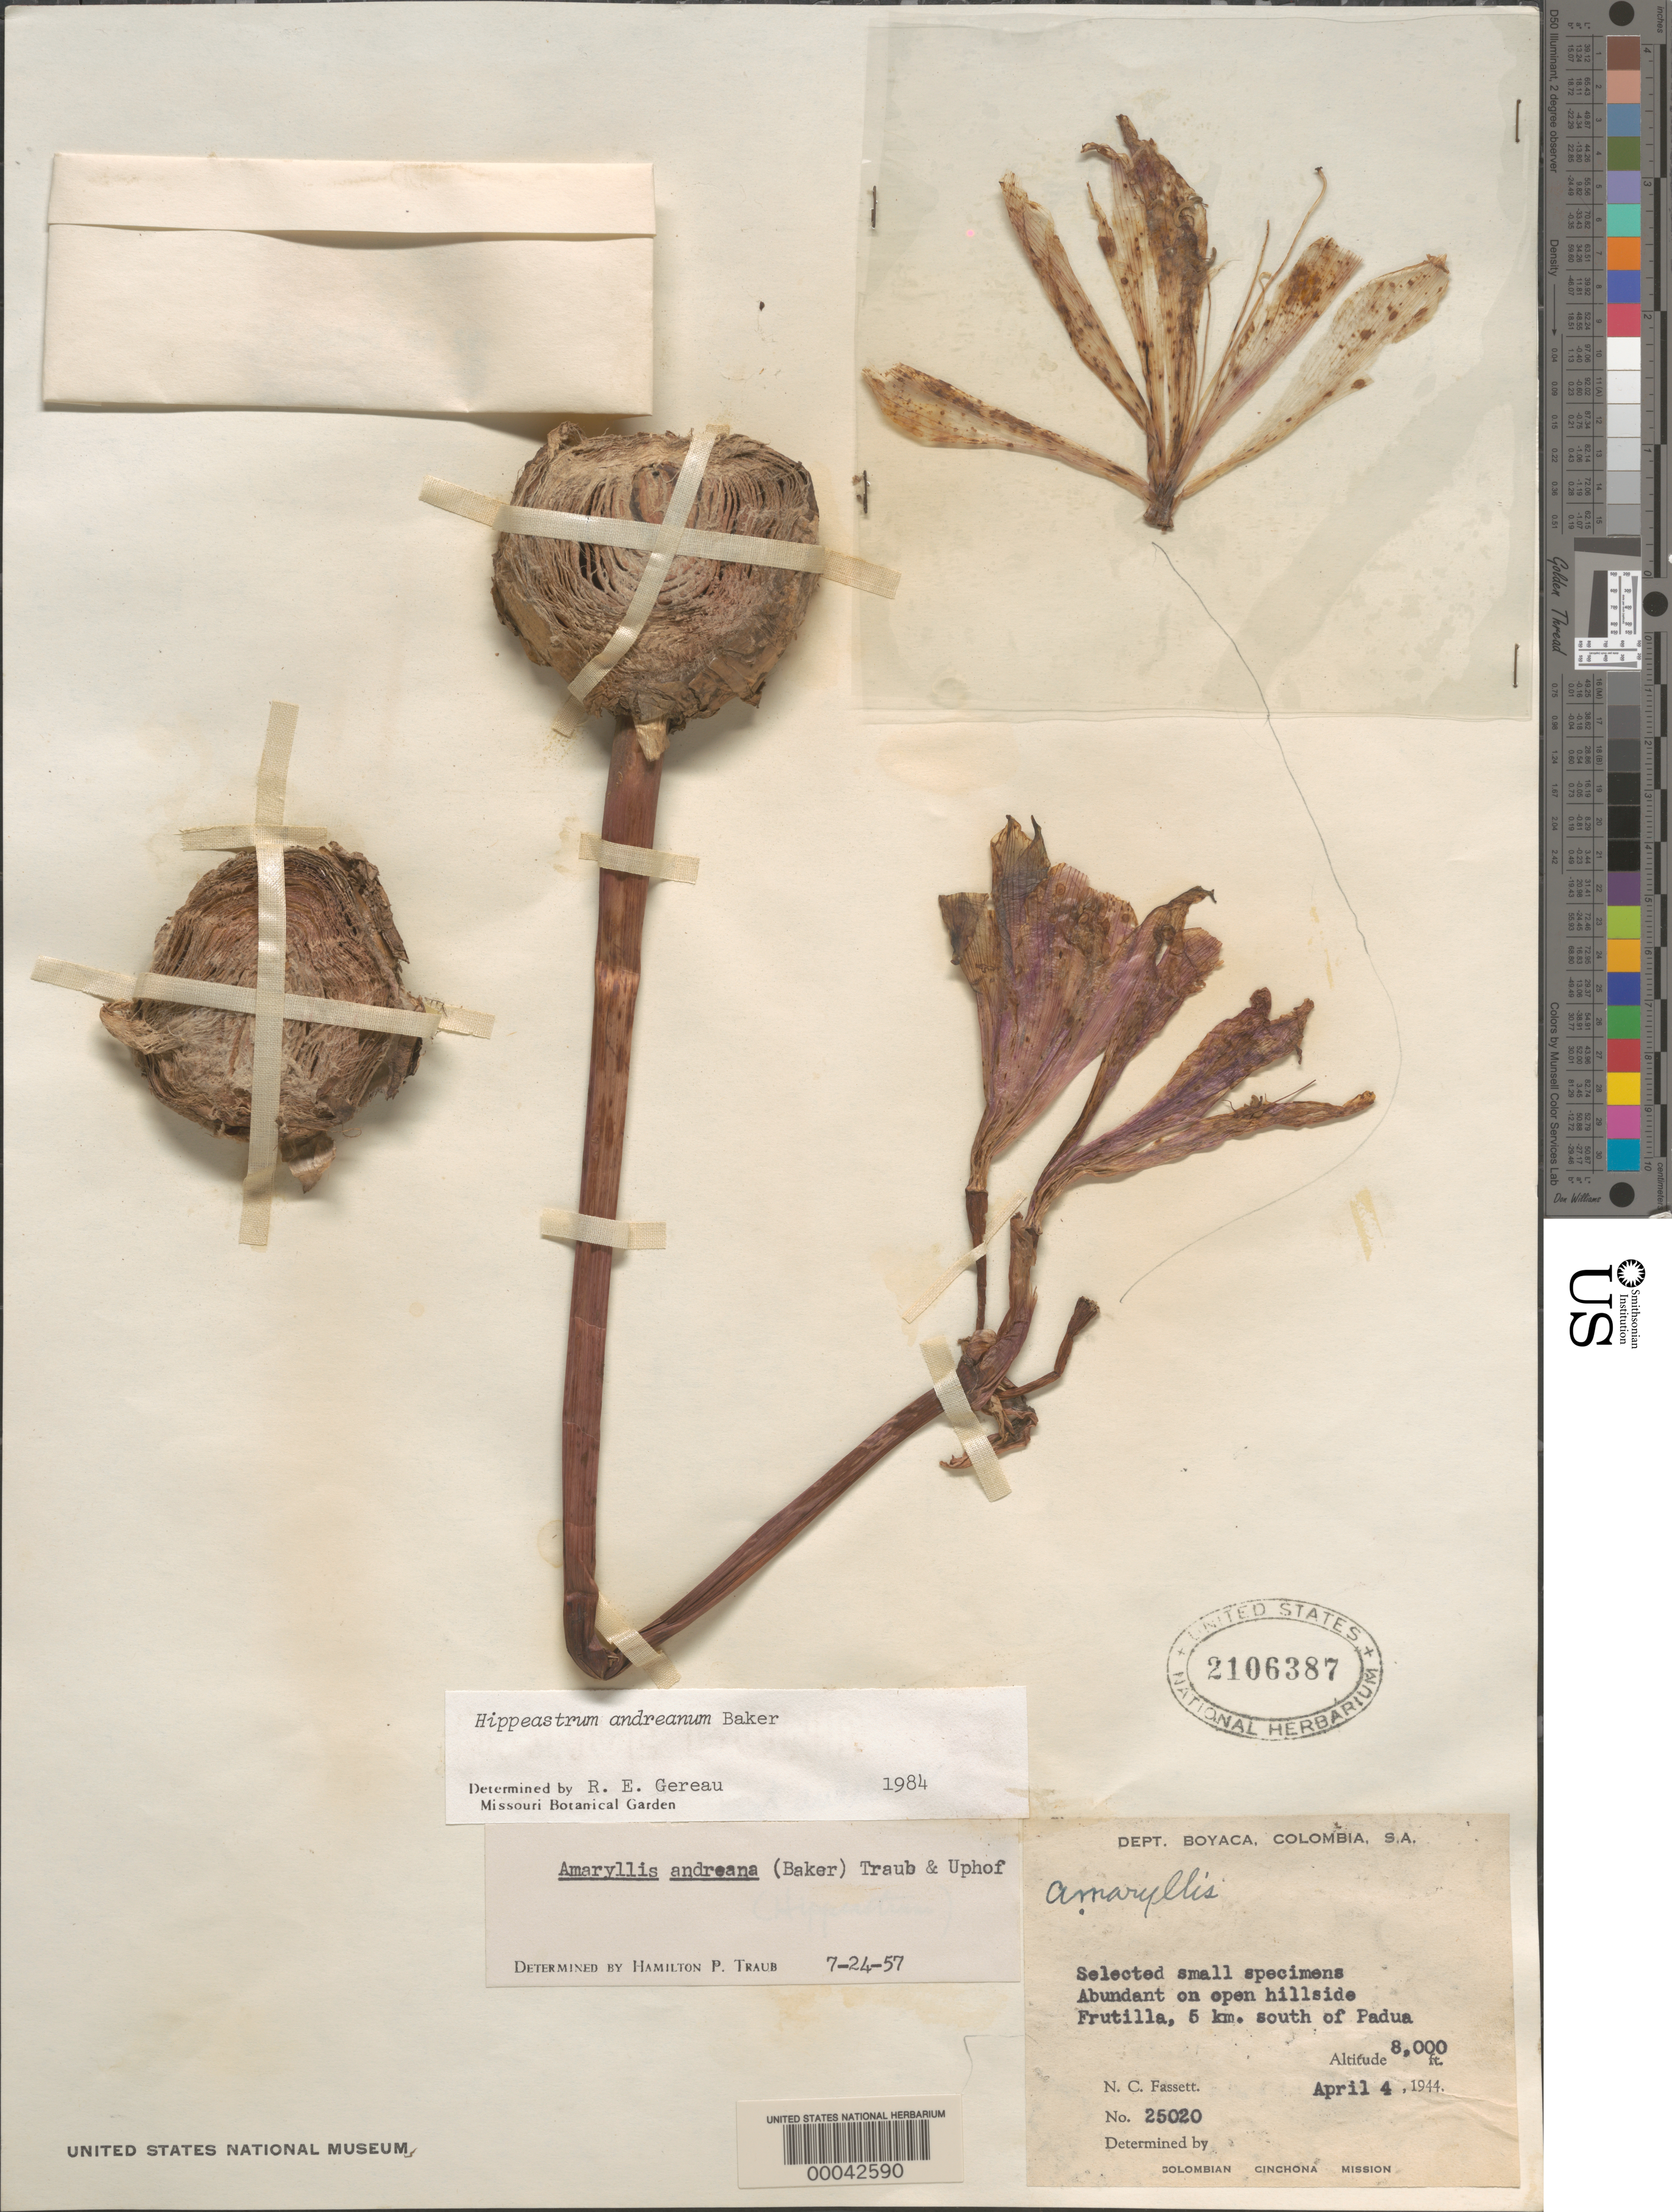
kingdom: Plantae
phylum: Tracheophyta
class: Liliopsida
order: Asparagales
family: Amaryllidaceae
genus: Hippeastrum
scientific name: Hippeastrum andreanum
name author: Baker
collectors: N. C. Fassett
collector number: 25020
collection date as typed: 04 Apr 1944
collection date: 1944-04-04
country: Colombia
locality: Frutilla, 5 km S of Padua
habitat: Abundant on open hillside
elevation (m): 2438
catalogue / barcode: US 2106387